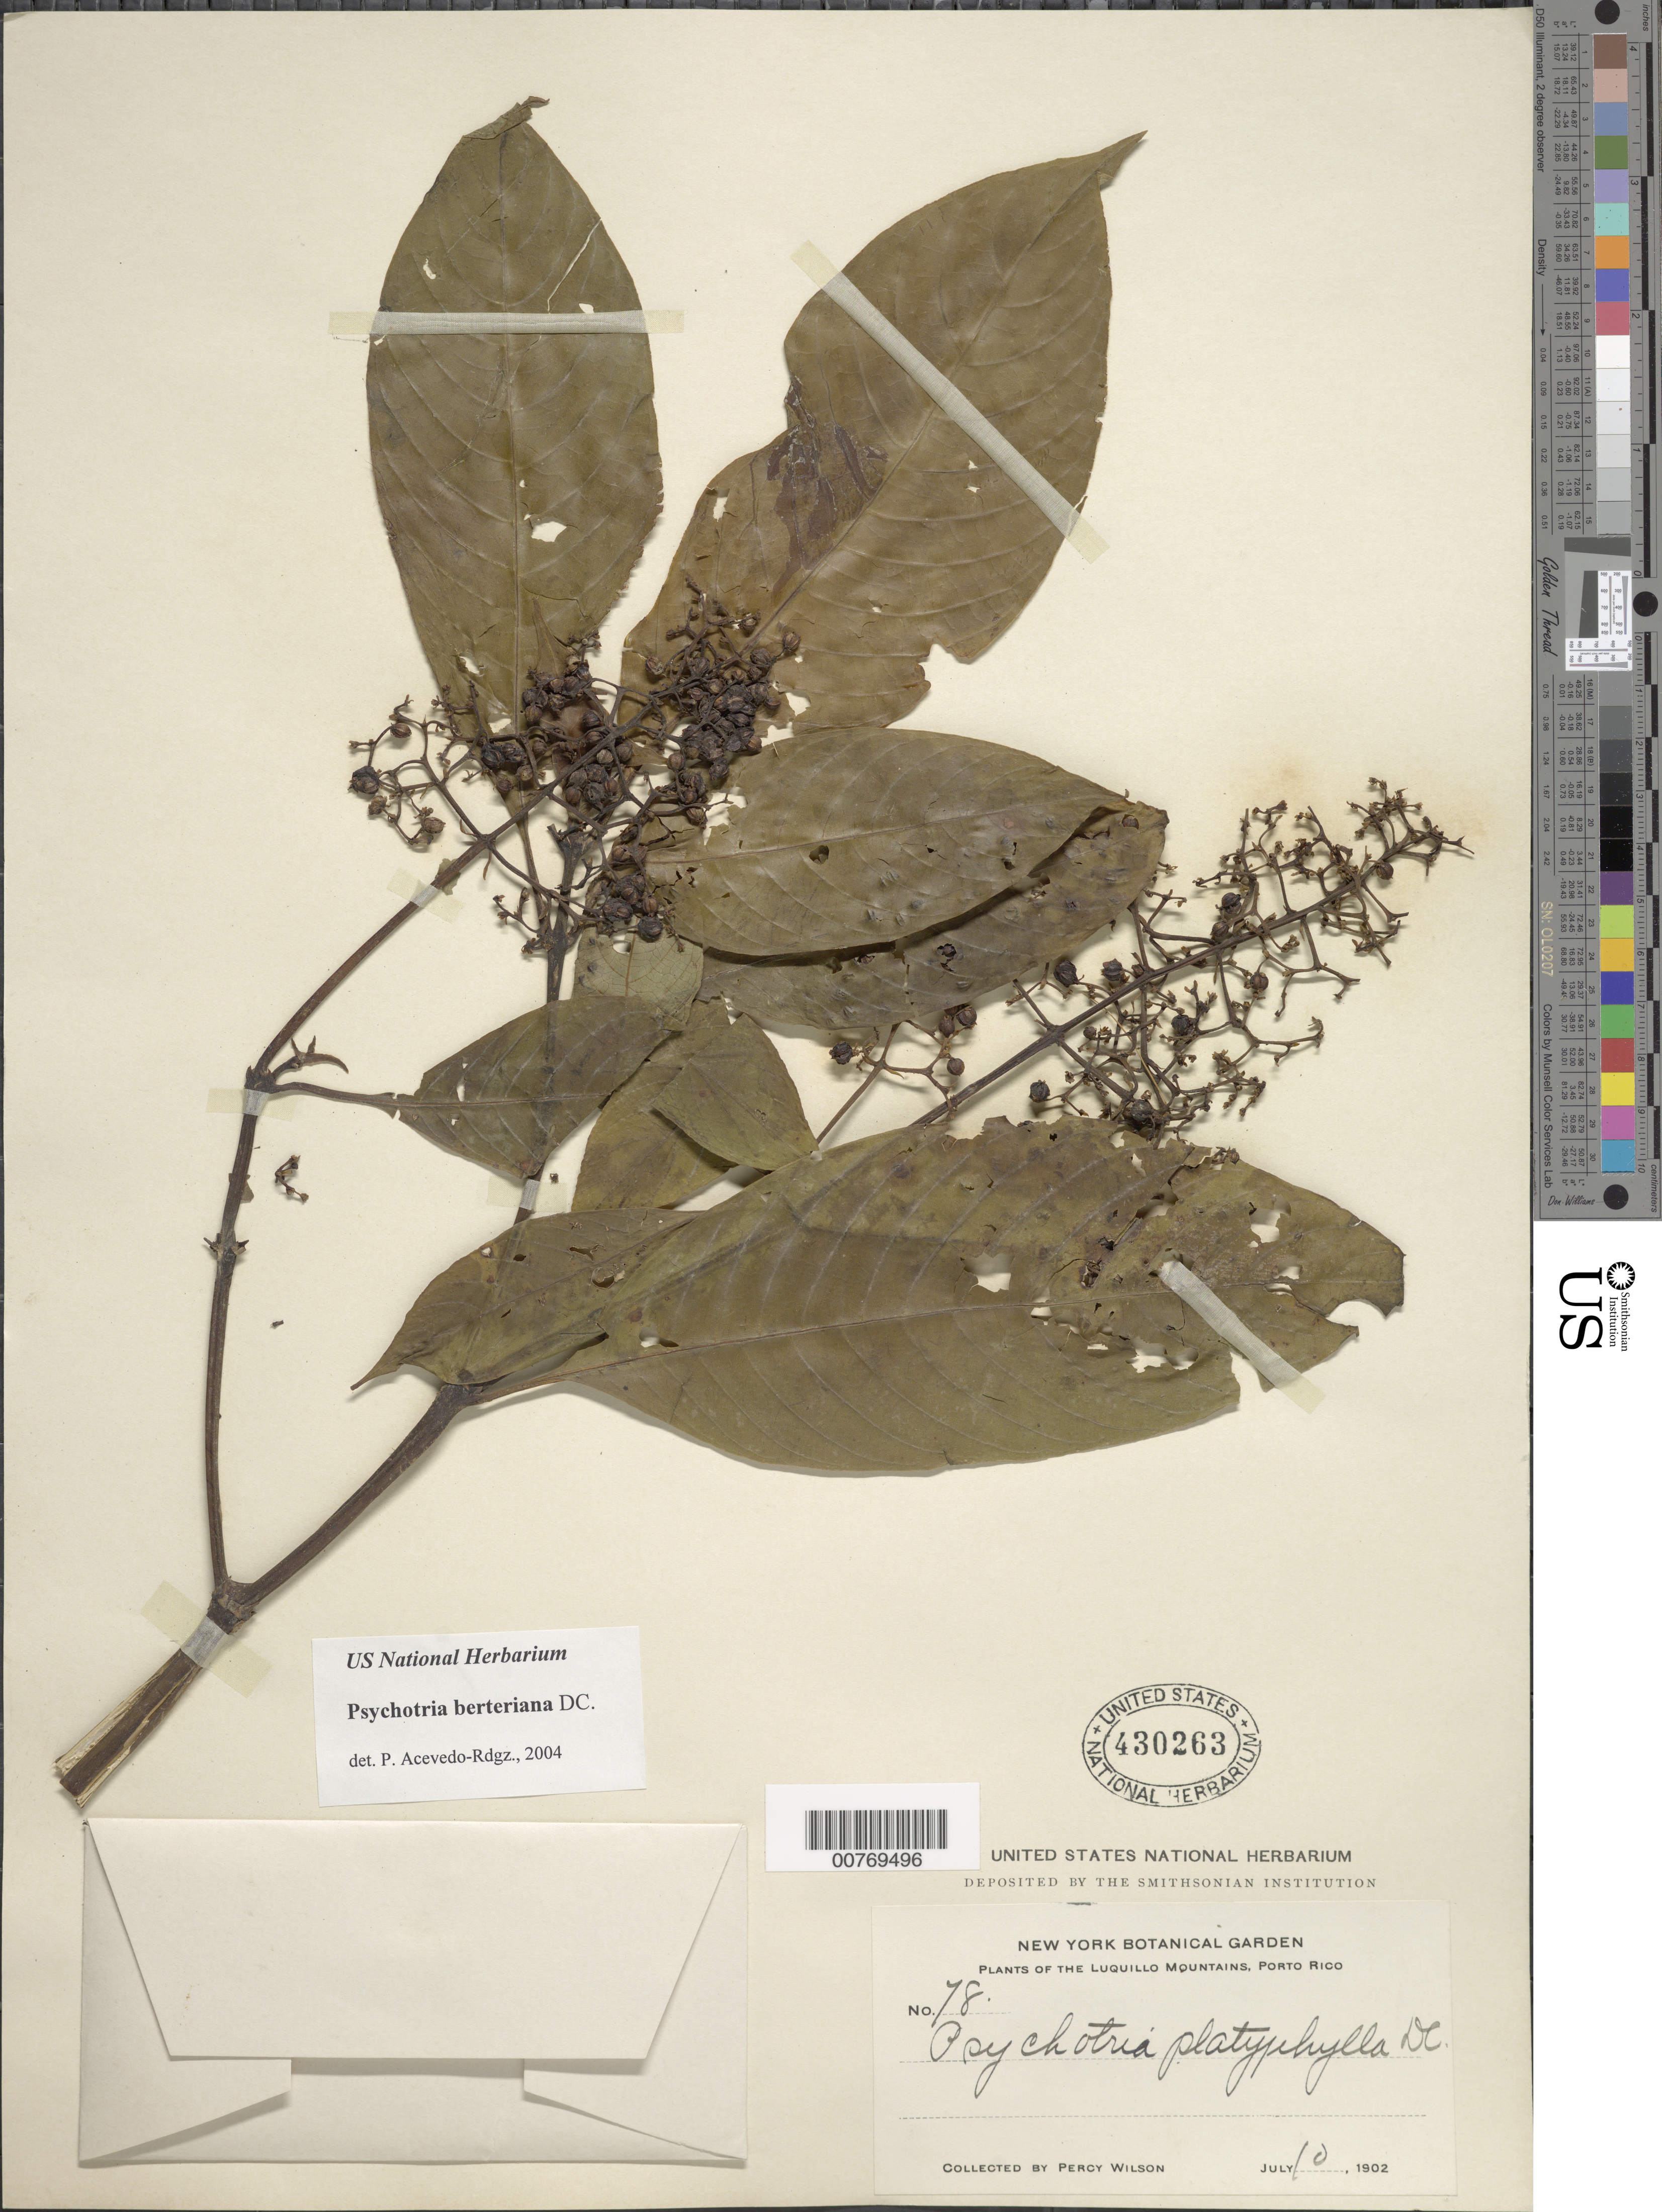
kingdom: Plantae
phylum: Tracheophyta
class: Magnoliopsida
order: Gentianales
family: Rubiaceae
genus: Psychotria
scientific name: Psychotria berteroana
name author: DC.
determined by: Acevedo-Rodríguez, P., (BOT), Smithsonian Institution - National Museum of Natural History (UNITED STATES)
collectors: P. Wilson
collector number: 78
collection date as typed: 10 Jul 1902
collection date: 1902-07-10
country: Puerto Rico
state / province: Luquillo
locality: Luquillo Mountains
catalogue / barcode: US 430263